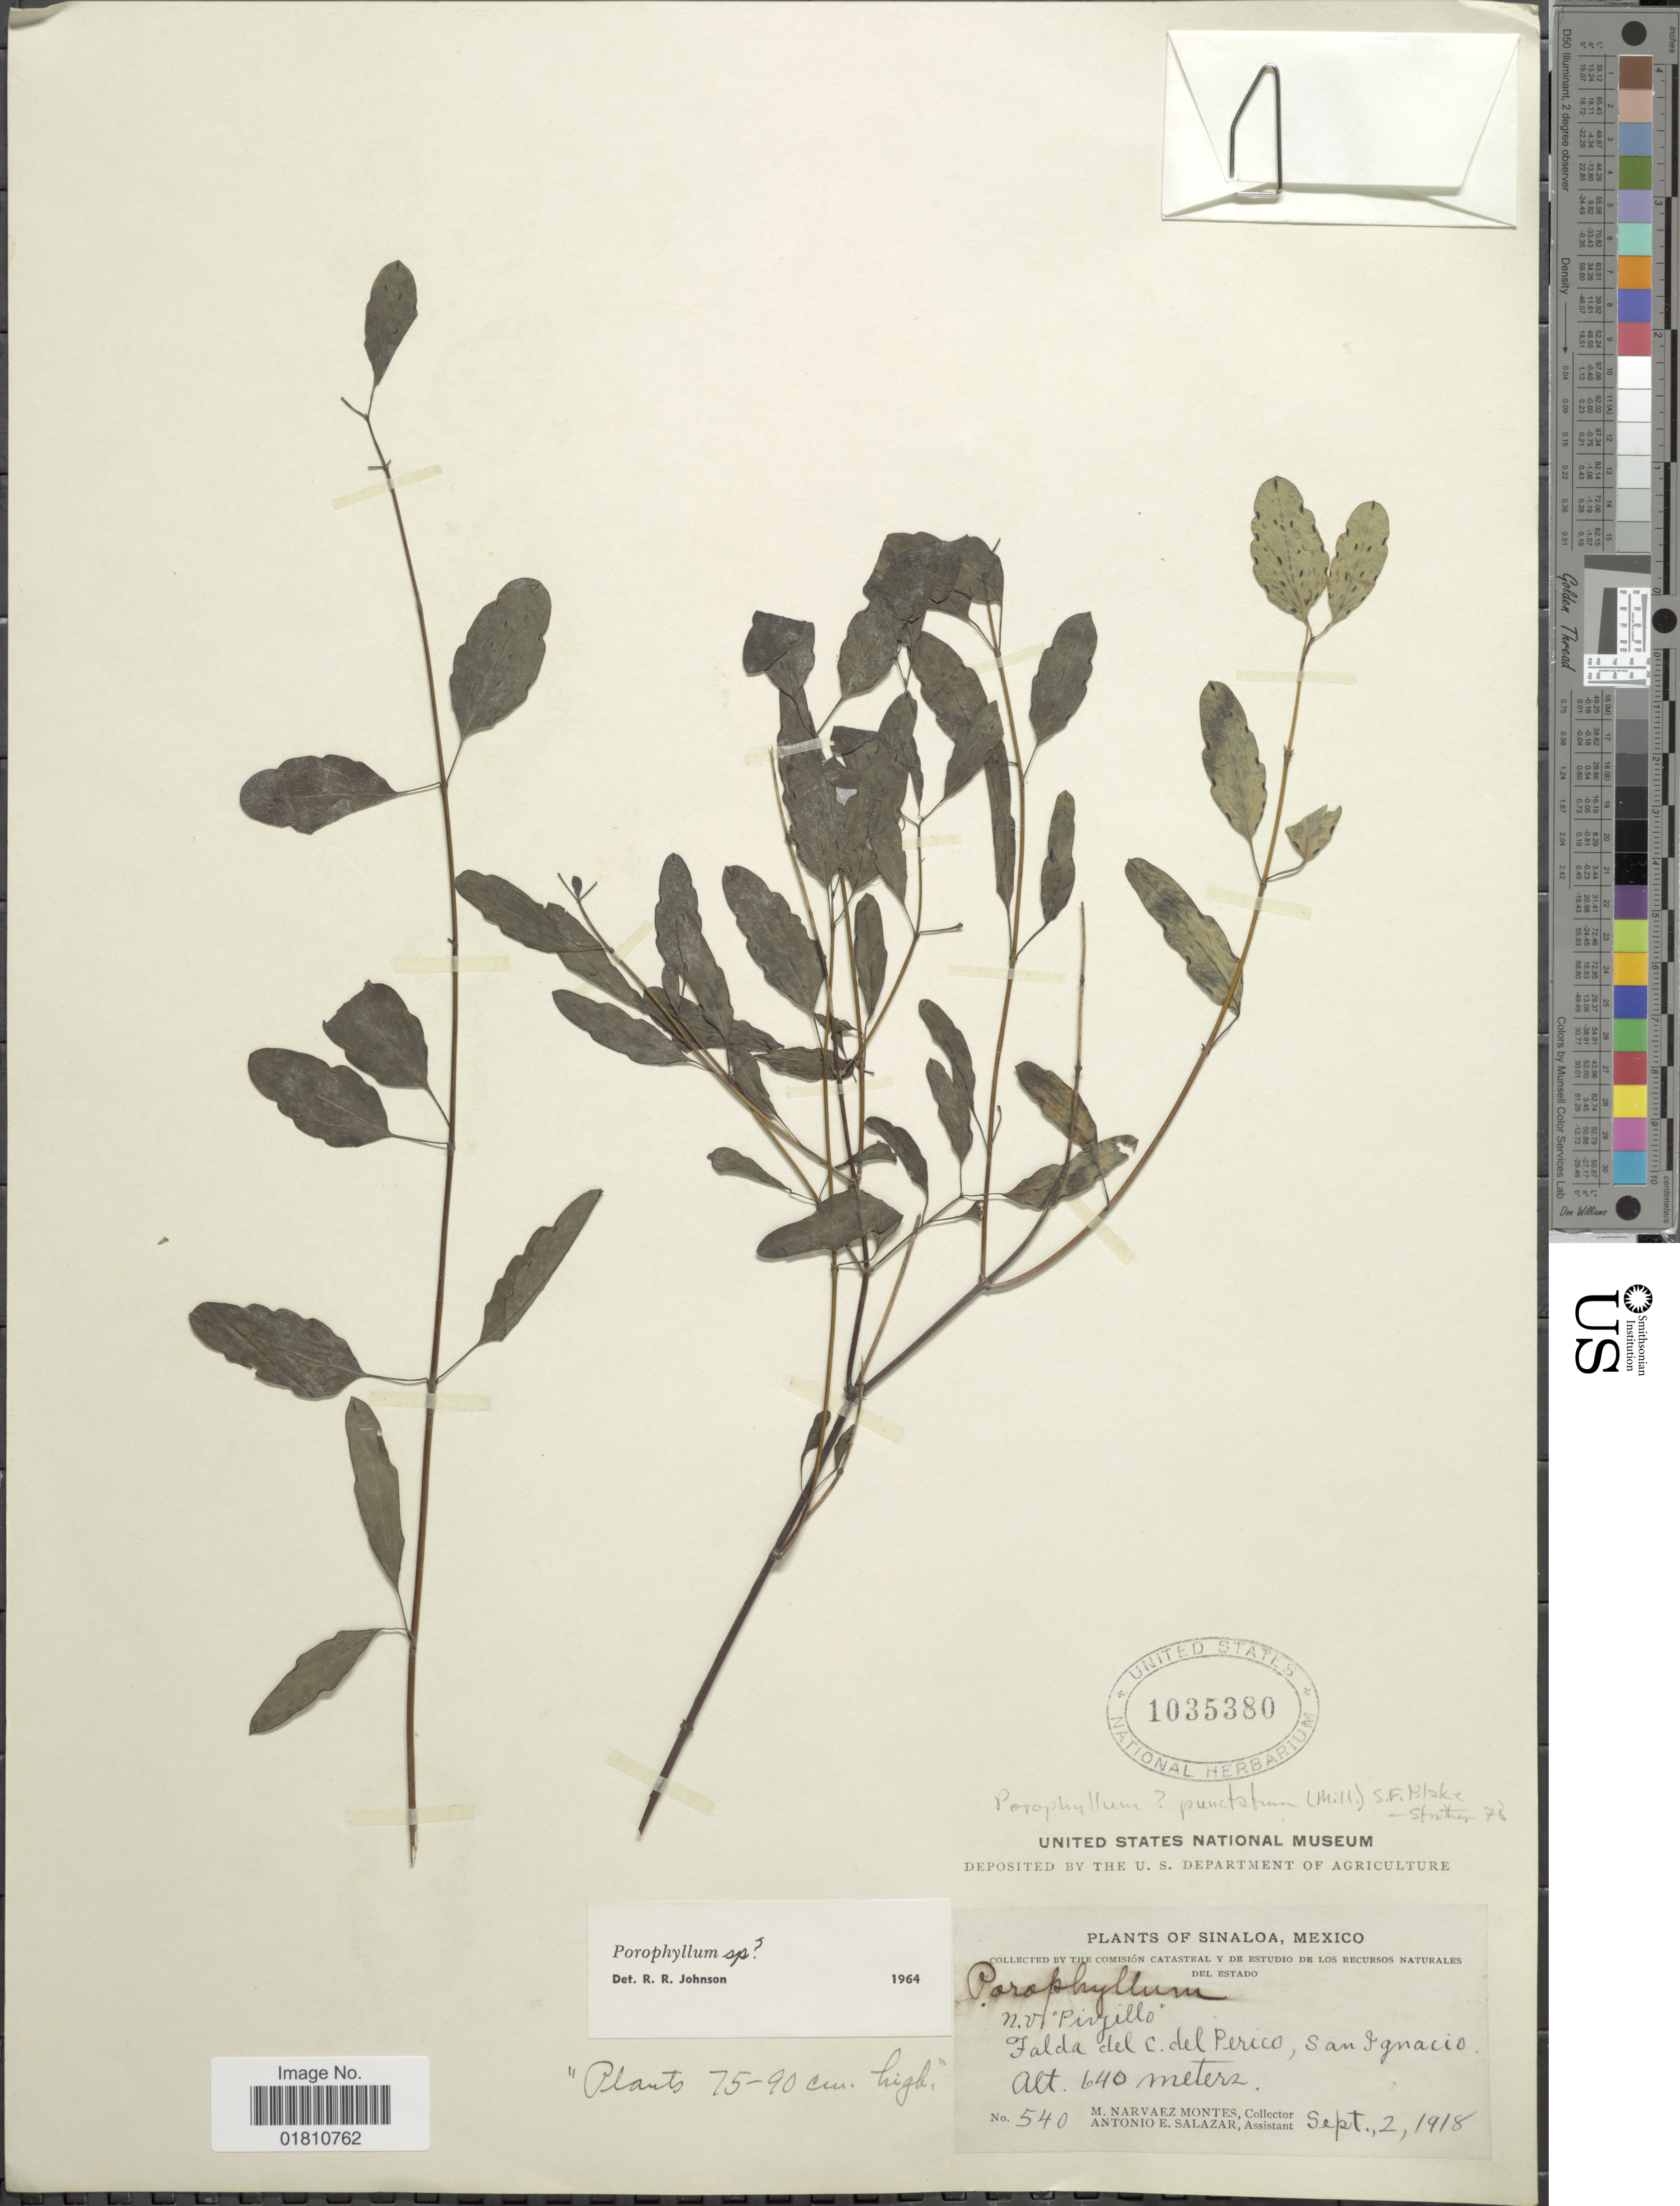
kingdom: Plantae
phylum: Tracheophyta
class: Magnoliopsida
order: Asterales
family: Asteraceae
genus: Porophyllum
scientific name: Porophyllum punctatum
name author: (Mill.) S.F. Blake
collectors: M. Navarez Montes & A. E. Salazar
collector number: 540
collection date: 1918-09-02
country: Mexico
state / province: Sinaloa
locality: Falda del c. del Perico, San Ignacio, n.v."Pivjillo".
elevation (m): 640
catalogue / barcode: US 1035380